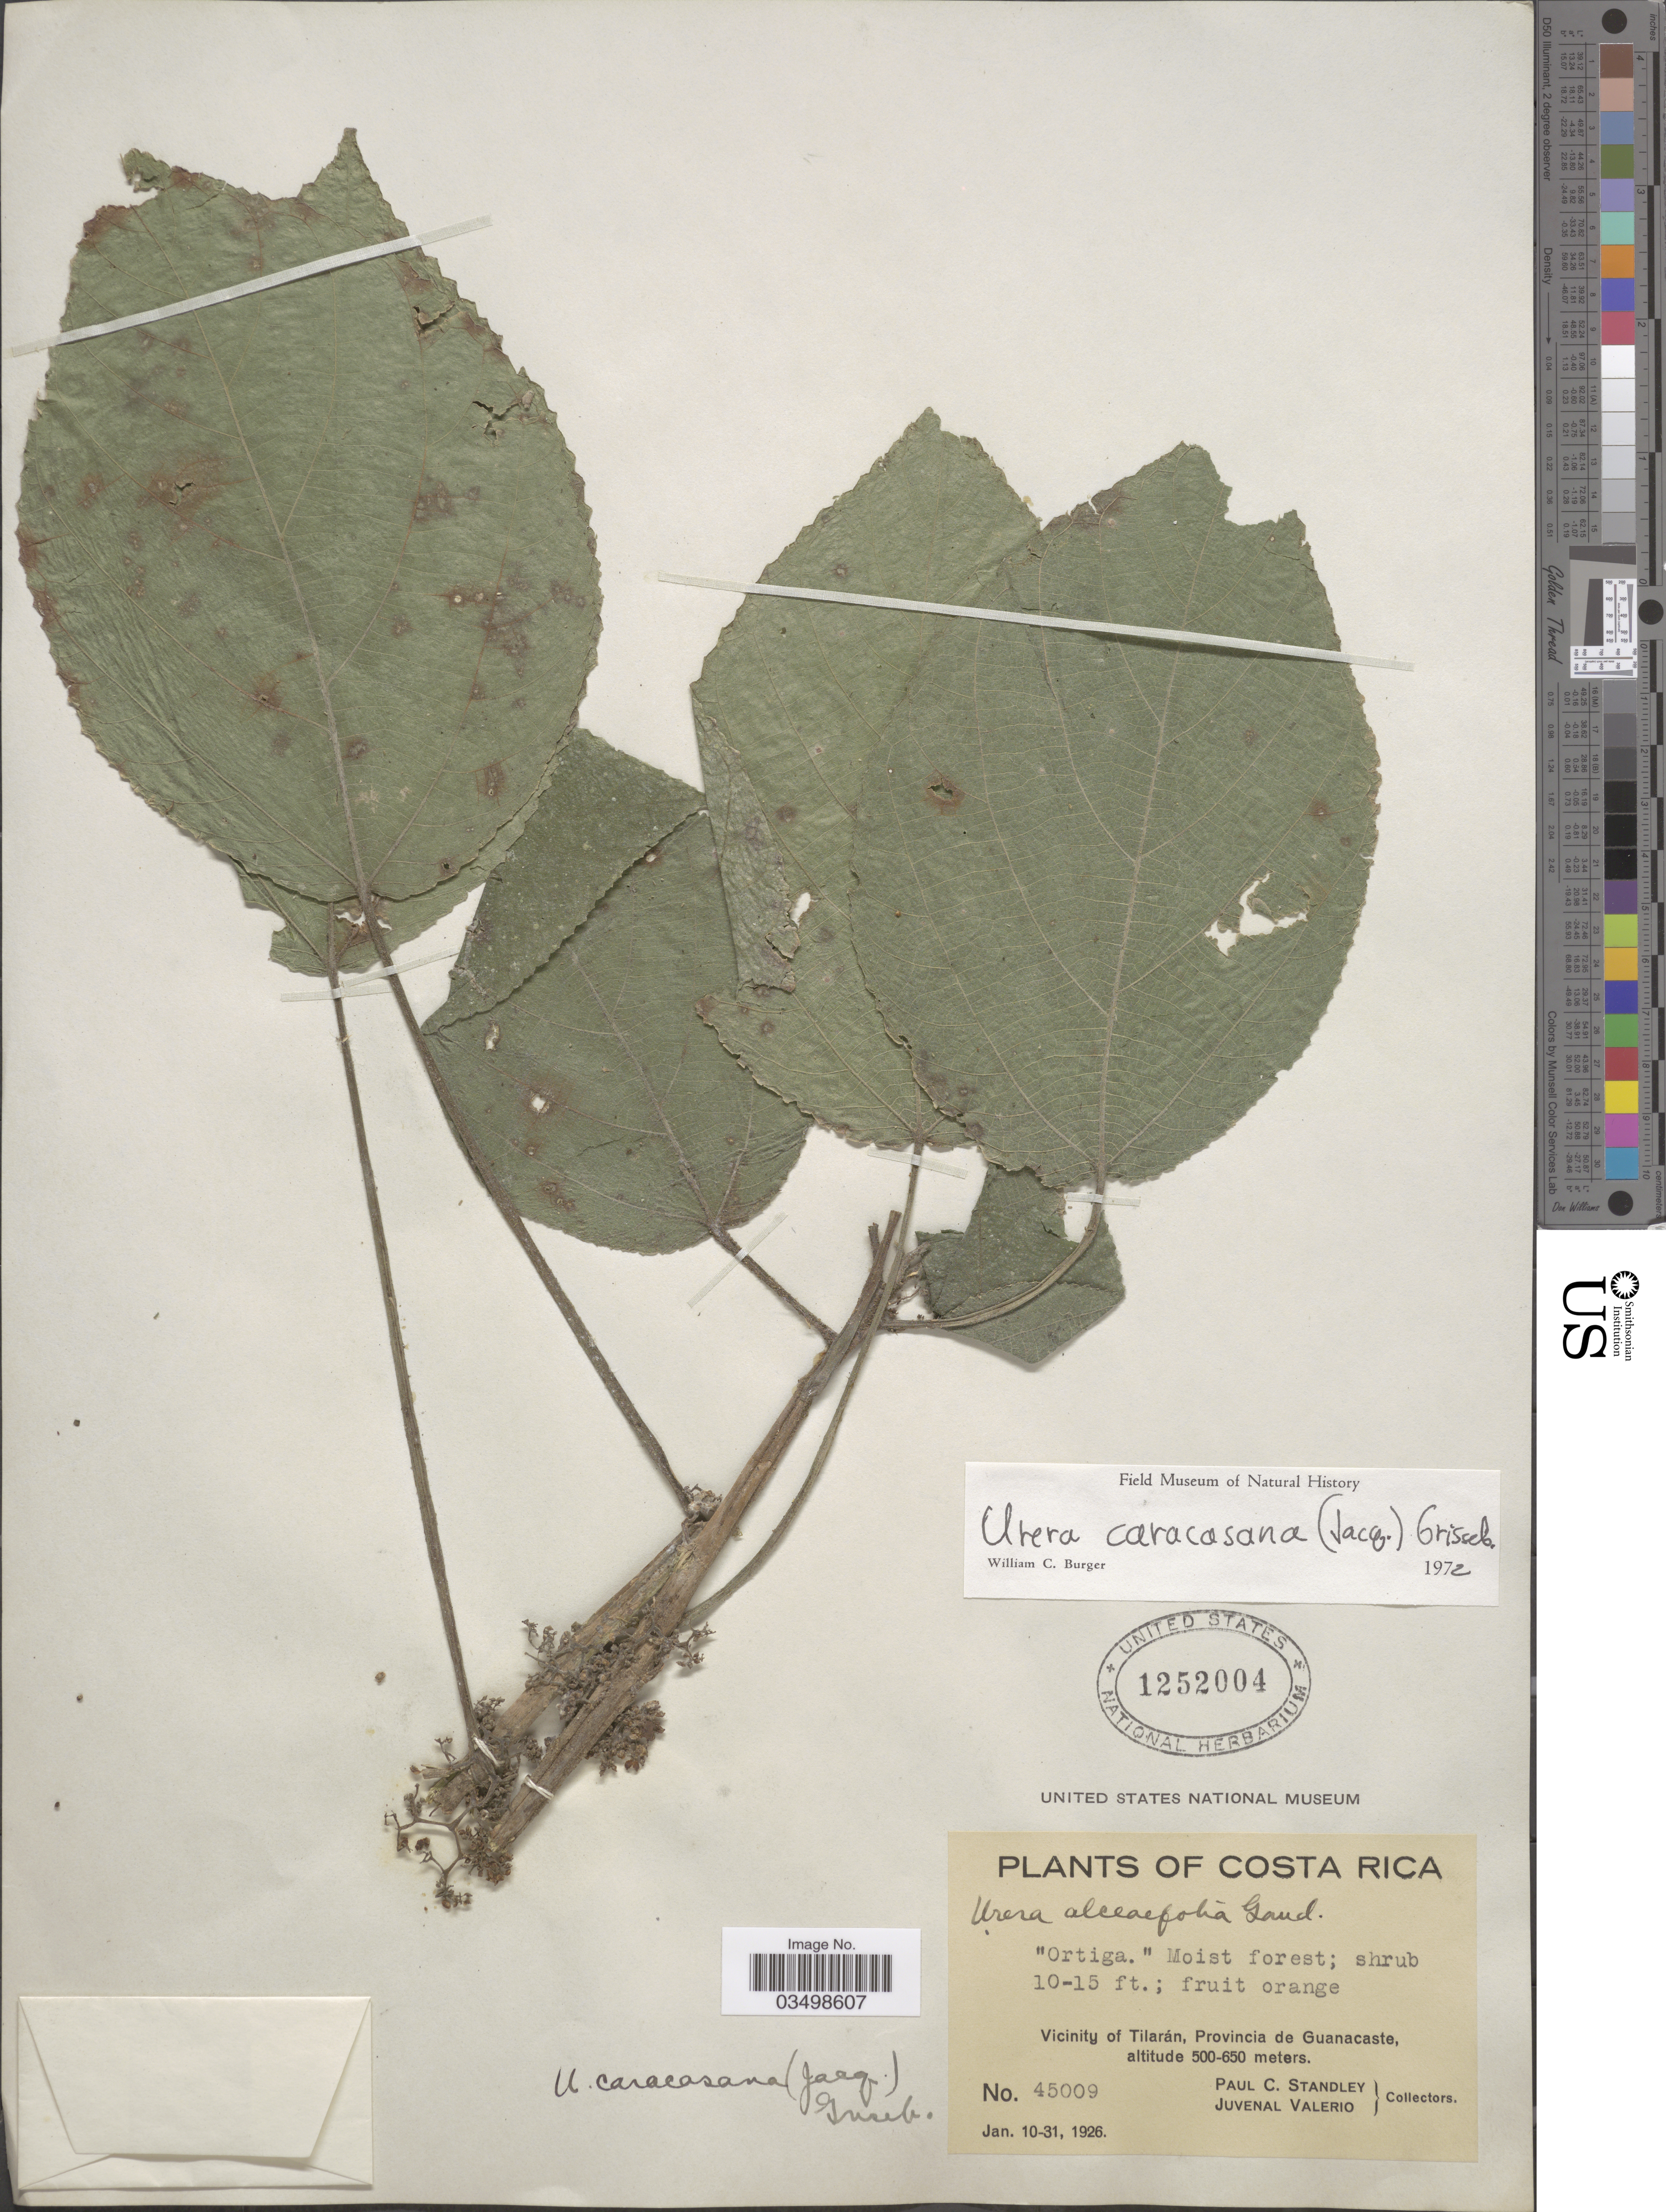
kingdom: Plantae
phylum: Tracheophyta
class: Magnoliopsida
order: Rosales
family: Urticaceae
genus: Urera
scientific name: Urera caracasana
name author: (Jacq.) Gaudich. ex Griseb.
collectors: P. C. Standley & J. Valerio R.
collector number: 45009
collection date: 1926-01-10/1926-01-31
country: Costa Rica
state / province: Guanacaste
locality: Vicinity of Tilarán.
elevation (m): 500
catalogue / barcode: US 1252004